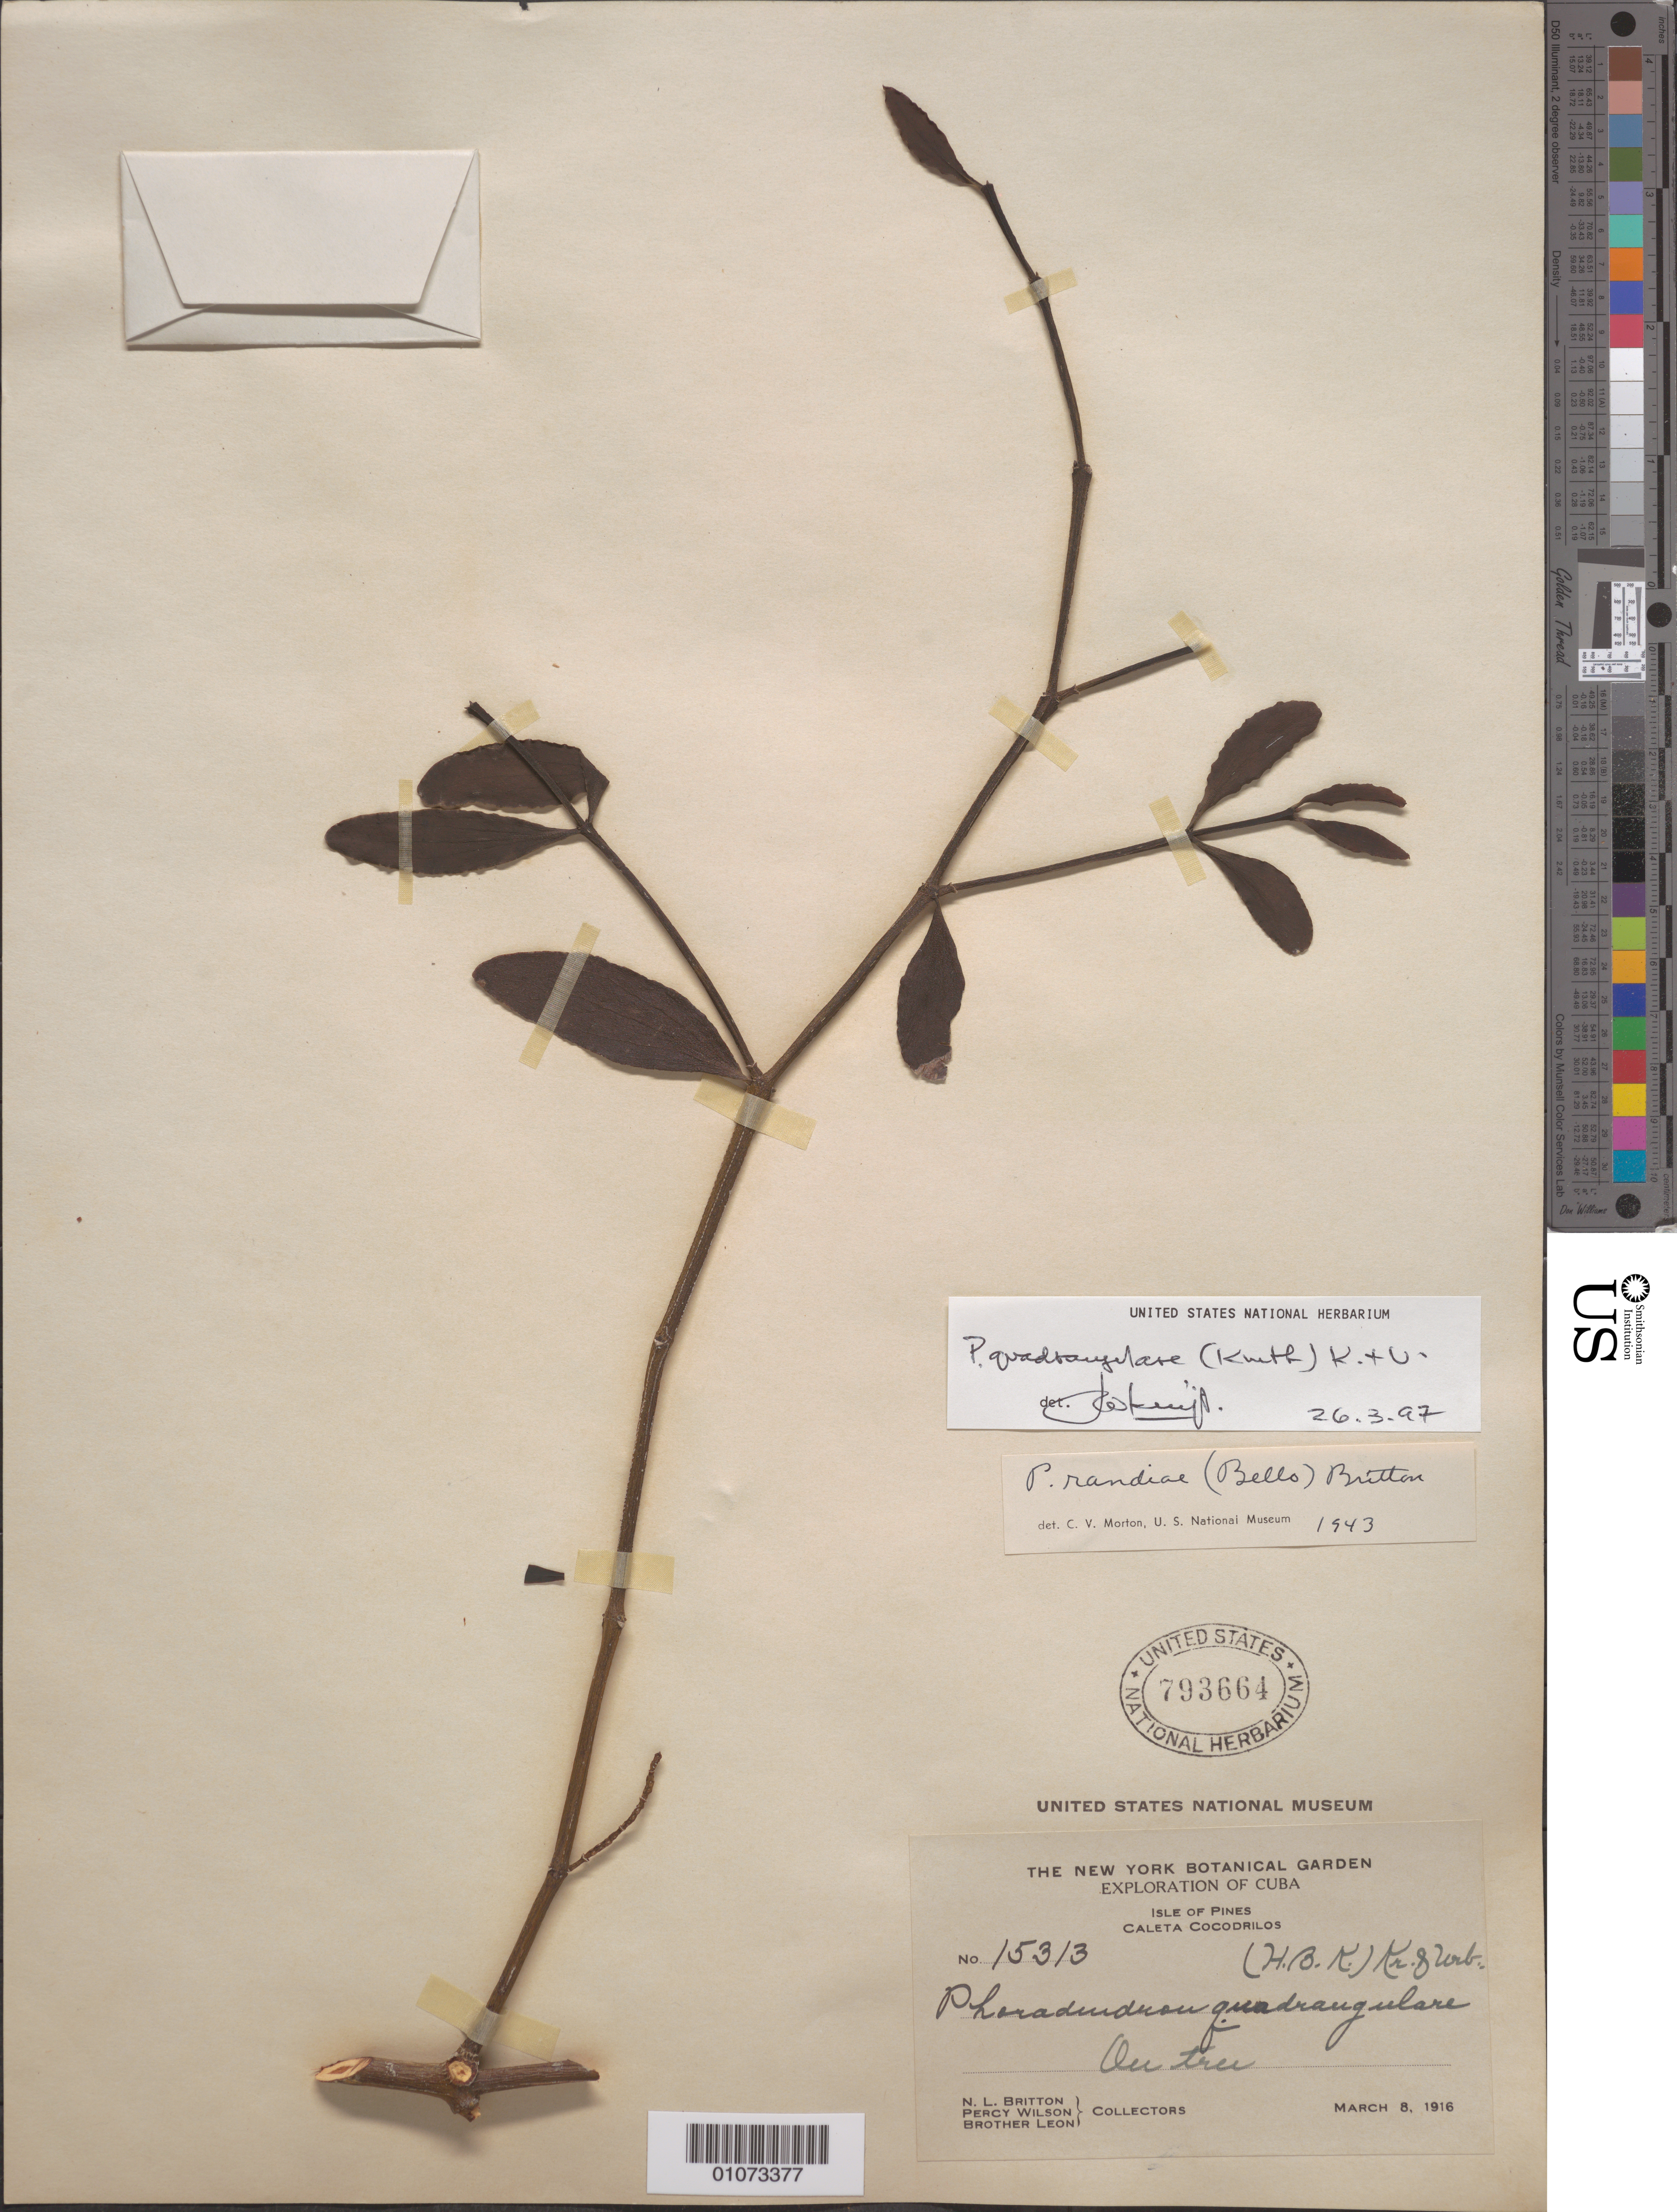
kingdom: Plantae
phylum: Tracheophyta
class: Magnoliopsida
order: Santalales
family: Viscaceae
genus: Phoradendron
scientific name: Phoradendron quadrangulare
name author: (Kunth) Griseb.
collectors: N. Britton, P. Wilson & Bro. León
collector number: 15313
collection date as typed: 08 Mar 1916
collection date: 1916-03-08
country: Cuba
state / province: Isla de La Juventud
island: Isla de la Juventud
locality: Isle of Pines, Caleta Cocodrilos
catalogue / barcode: US 792664